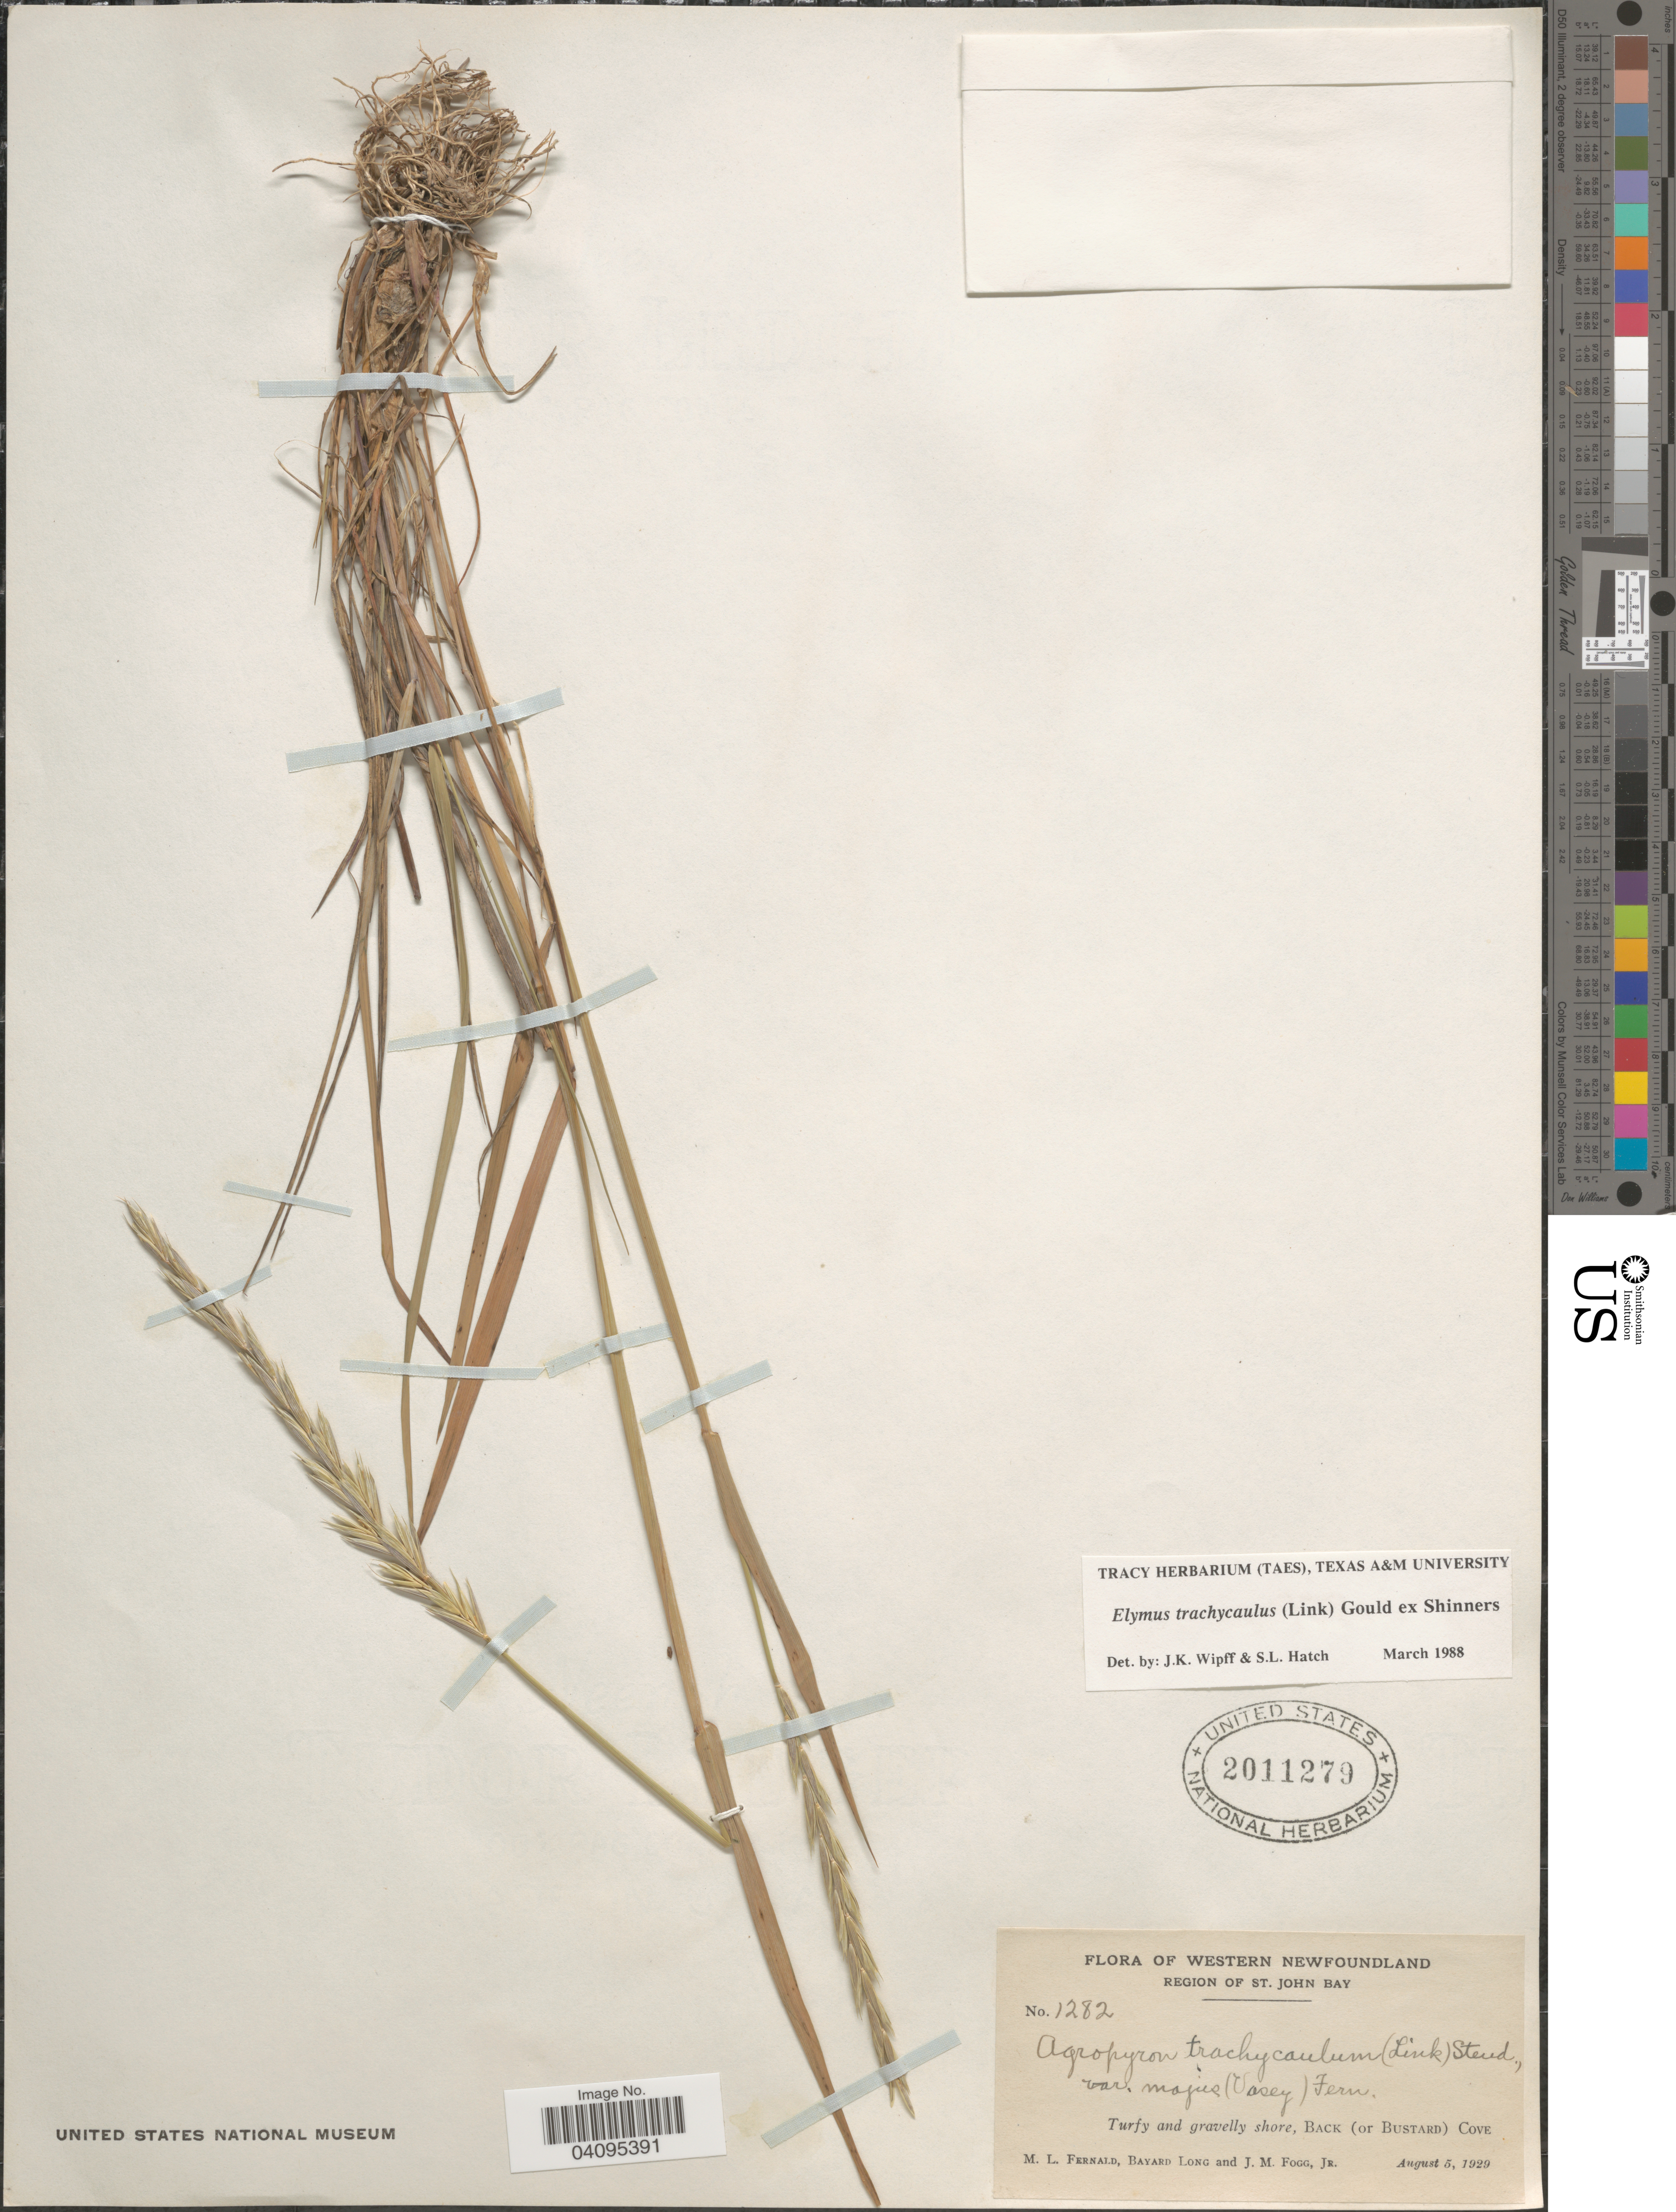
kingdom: Plantae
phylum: Tracheophyta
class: Liliopsida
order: Poales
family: Poaceae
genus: Elymus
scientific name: Elymus trachycaulus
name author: (Link) Gould ex Shinners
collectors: M. L. Fernald, B. Long & J. Fogg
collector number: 1282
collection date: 1929-08-05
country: Canada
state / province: Newfoundland and Labrador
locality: Western Newfoundland. Region of St. John Bay. Turfy and gravelly shore, Back (or Bustard) Cove.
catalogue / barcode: US 2011279